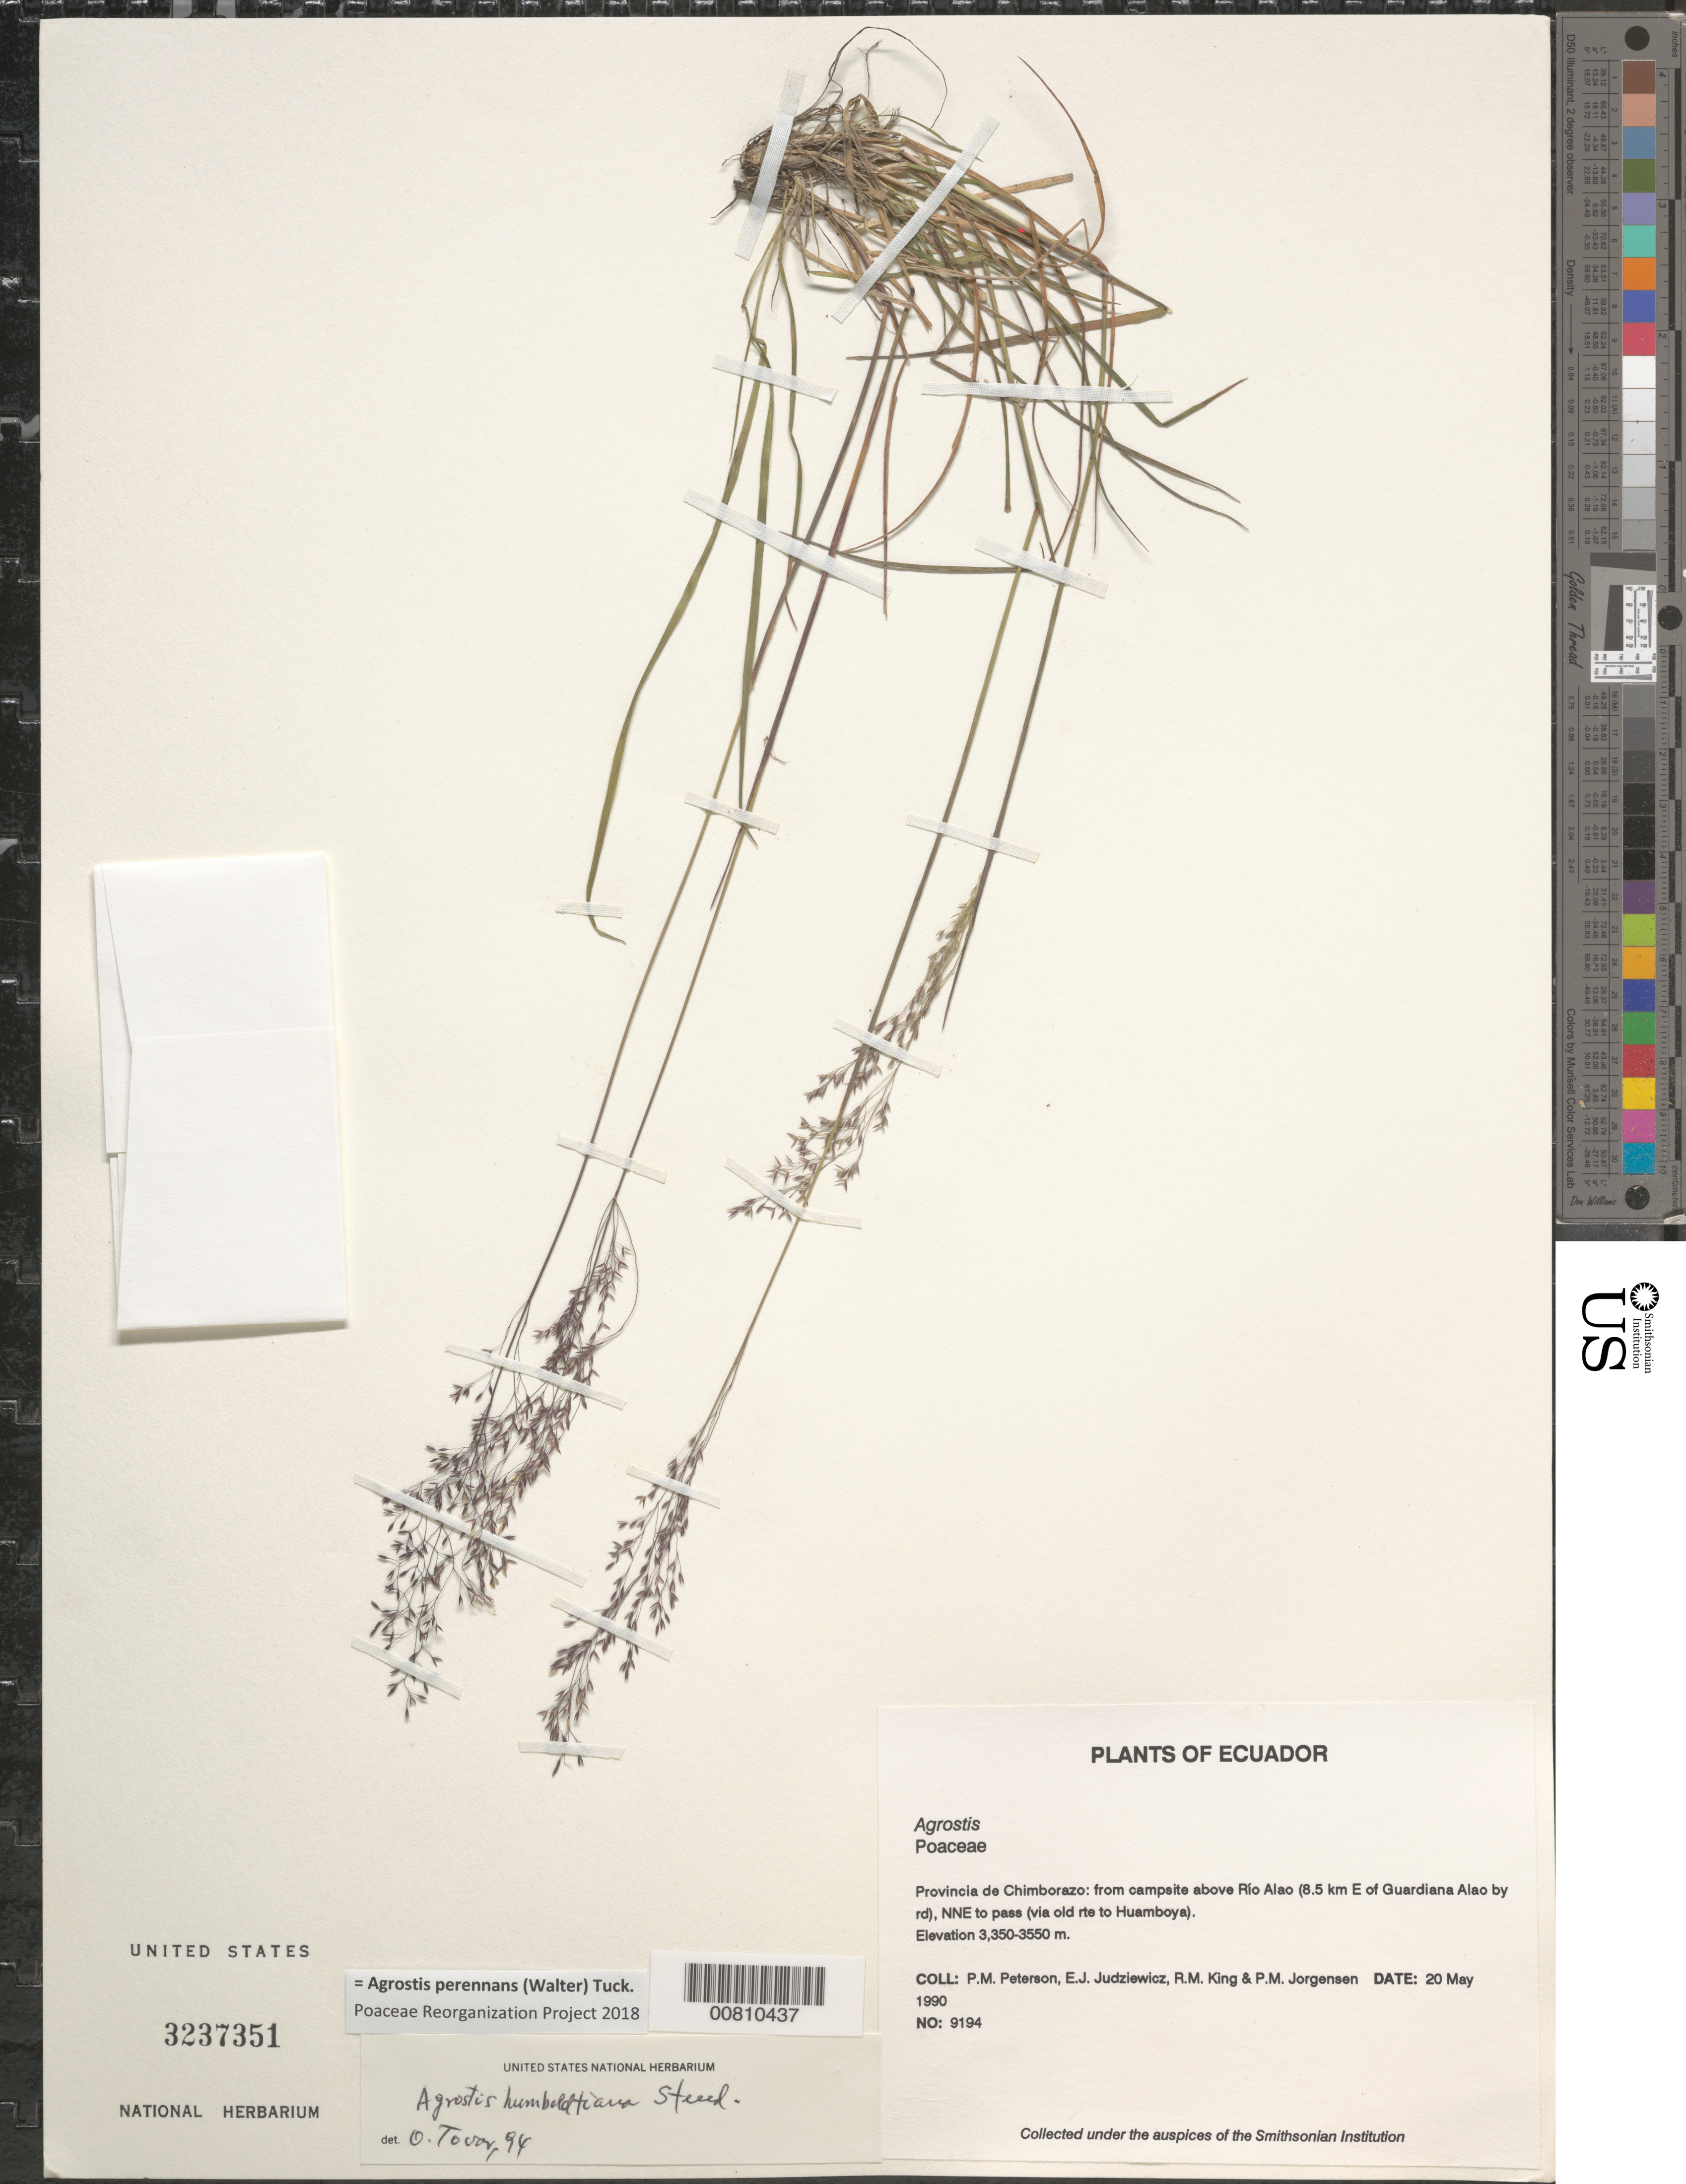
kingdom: Plantae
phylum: Tracheophyta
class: Liliopsida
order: Poales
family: Poaceae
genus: Agrostis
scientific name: Agrostis perennans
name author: (Walter) Tuck.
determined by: Poaceae Reorganization Project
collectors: P. M. Peterson, E. J. Judziewicz, R. M. King & P. M. Jørgensen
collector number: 09194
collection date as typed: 20 May 1990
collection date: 1990-05-20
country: Ecuador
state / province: Chimborazo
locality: from campsite above Río Alao (8.5 km E of Guardiana Alao by rd), NNE to pass (via old rte to Huamboya).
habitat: Elevation 3,350-3550 m.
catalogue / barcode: US 3237351